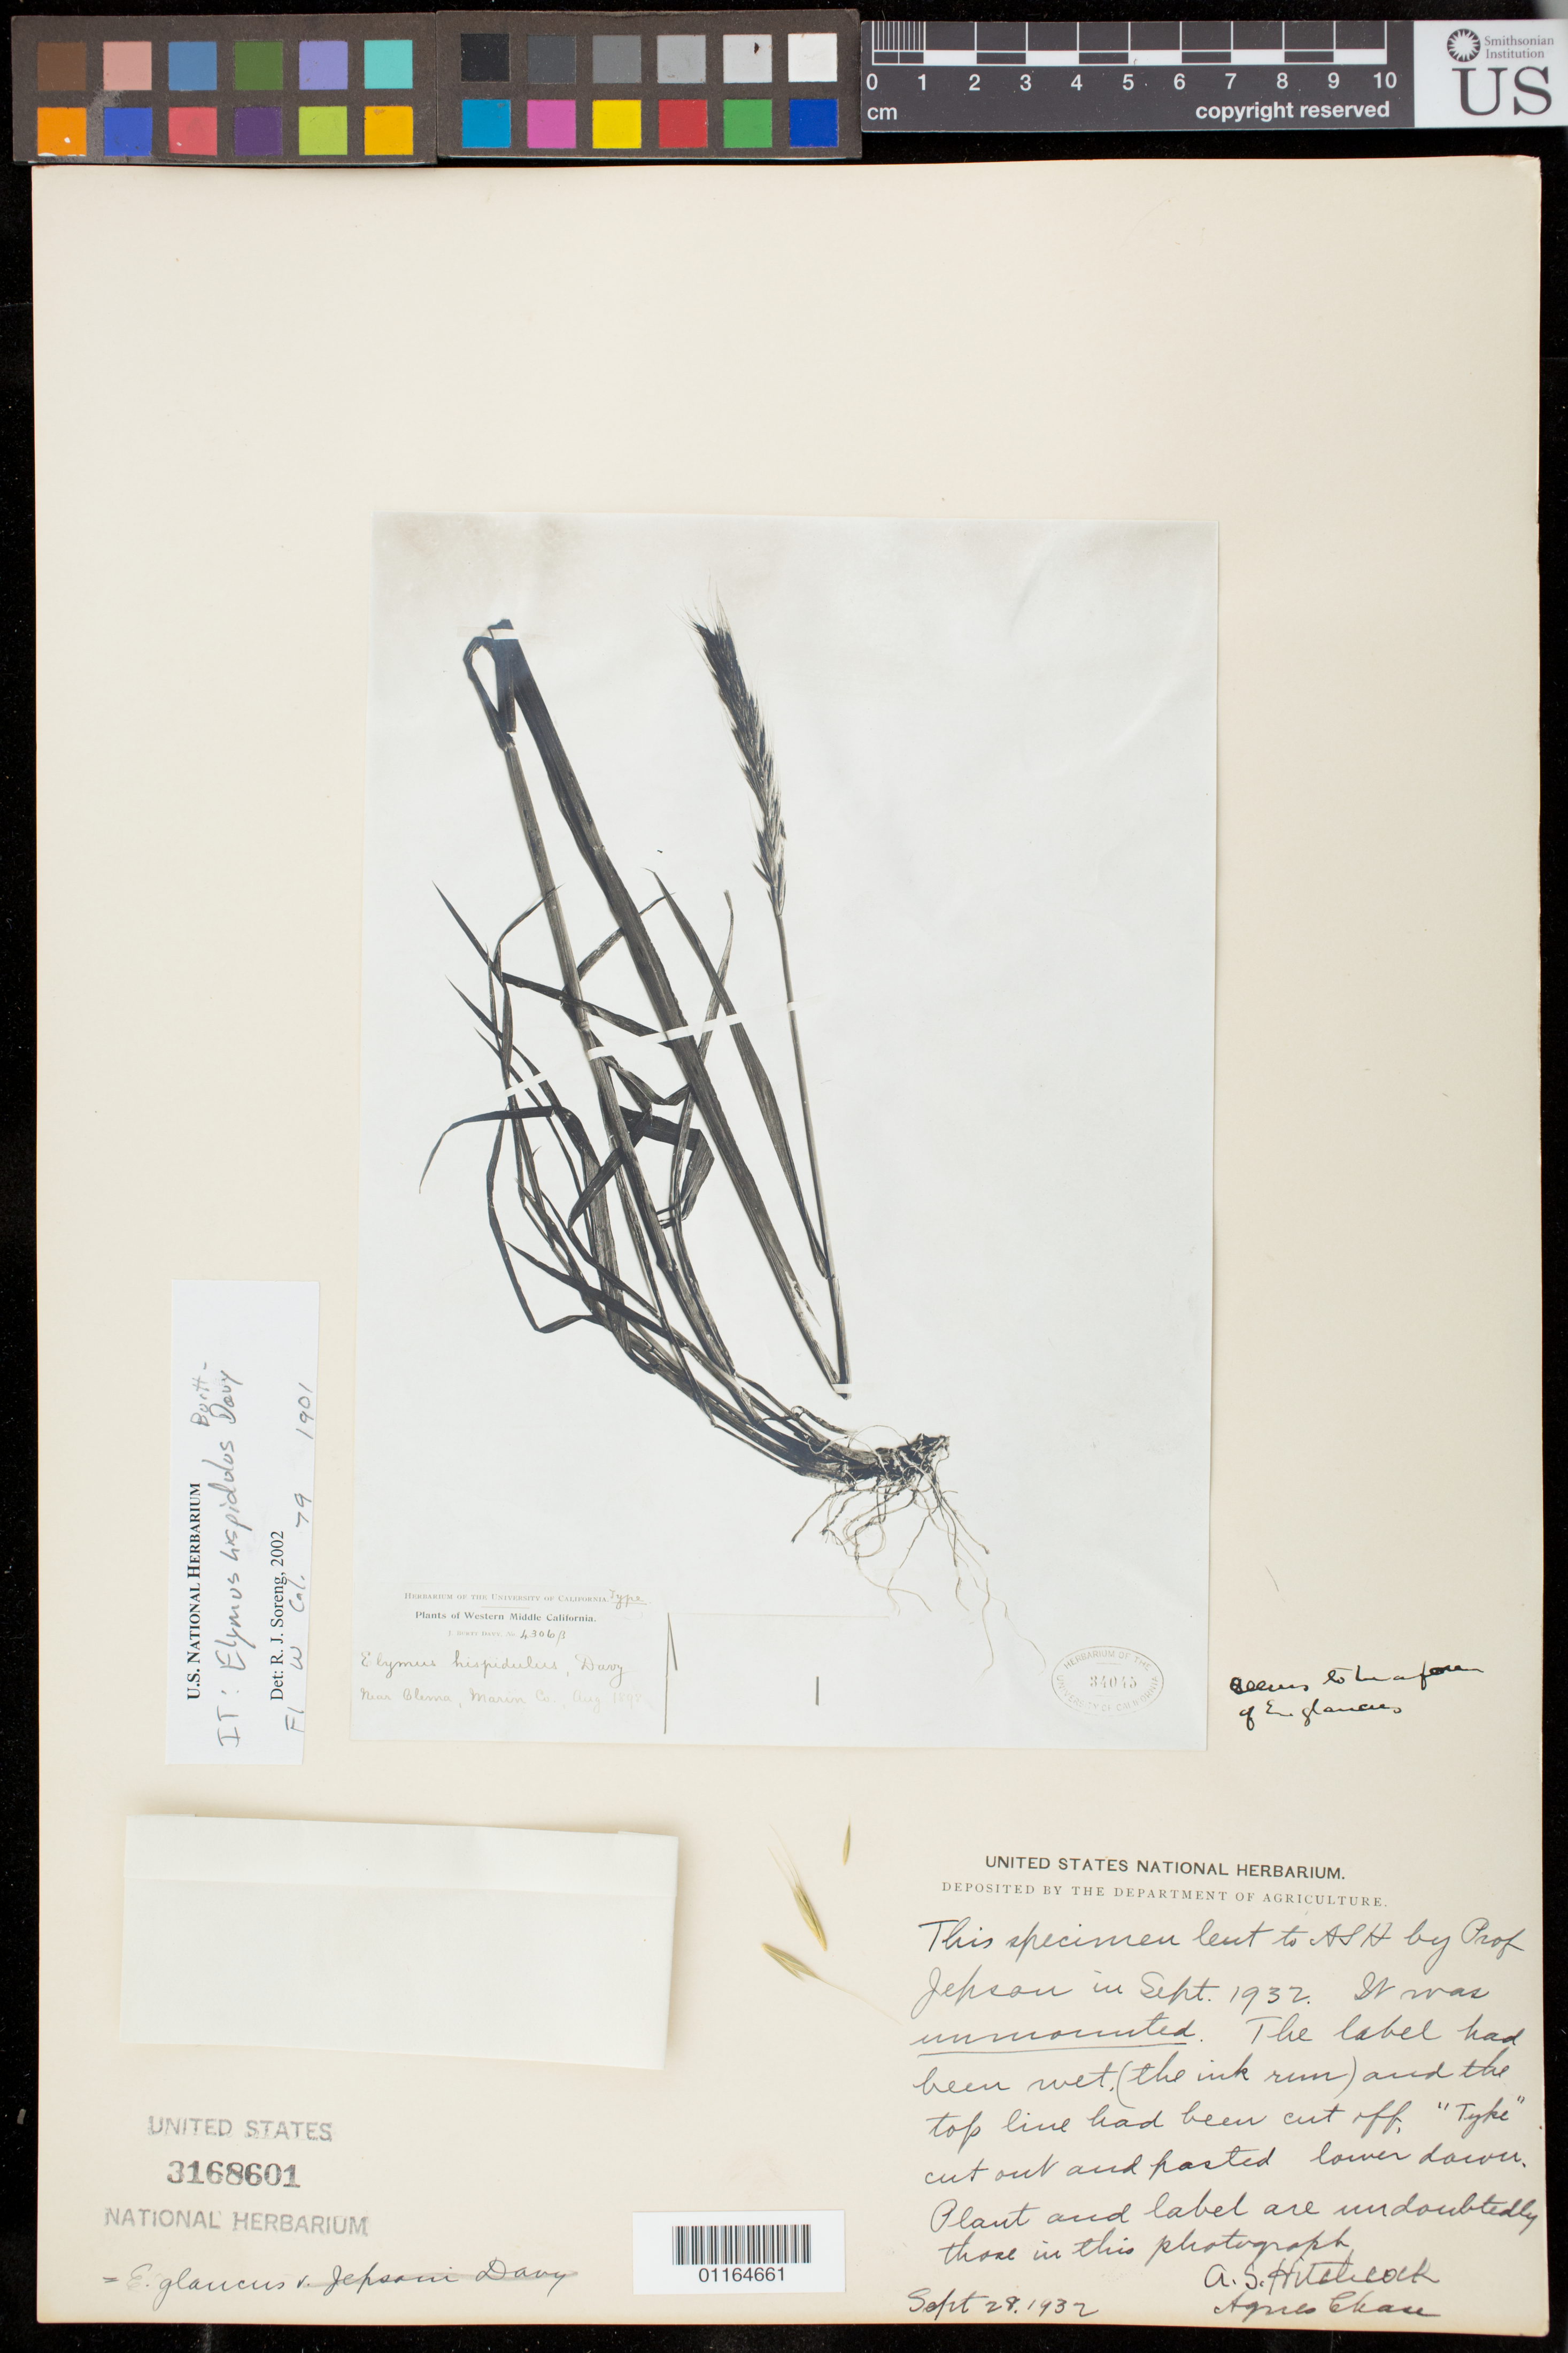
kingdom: Plantae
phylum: Tracheophyta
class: Liliopsida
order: Poales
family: Poaceae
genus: Elymus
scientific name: Elymus hispidulus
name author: Burtt Davy in Jepson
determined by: Soreng, Robert J., Research Associate (BOT), Smithsonian Institution - National Museum of Natural History (UNITED STATES)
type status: Isotype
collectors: J. Burtt Davy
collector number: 4306 B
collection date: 1898-08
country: United States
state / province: California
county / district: Marion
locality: near Olema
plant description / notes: Photograph and fragmentary material of type specimen ex herb. University of California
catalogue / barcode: US 3168601